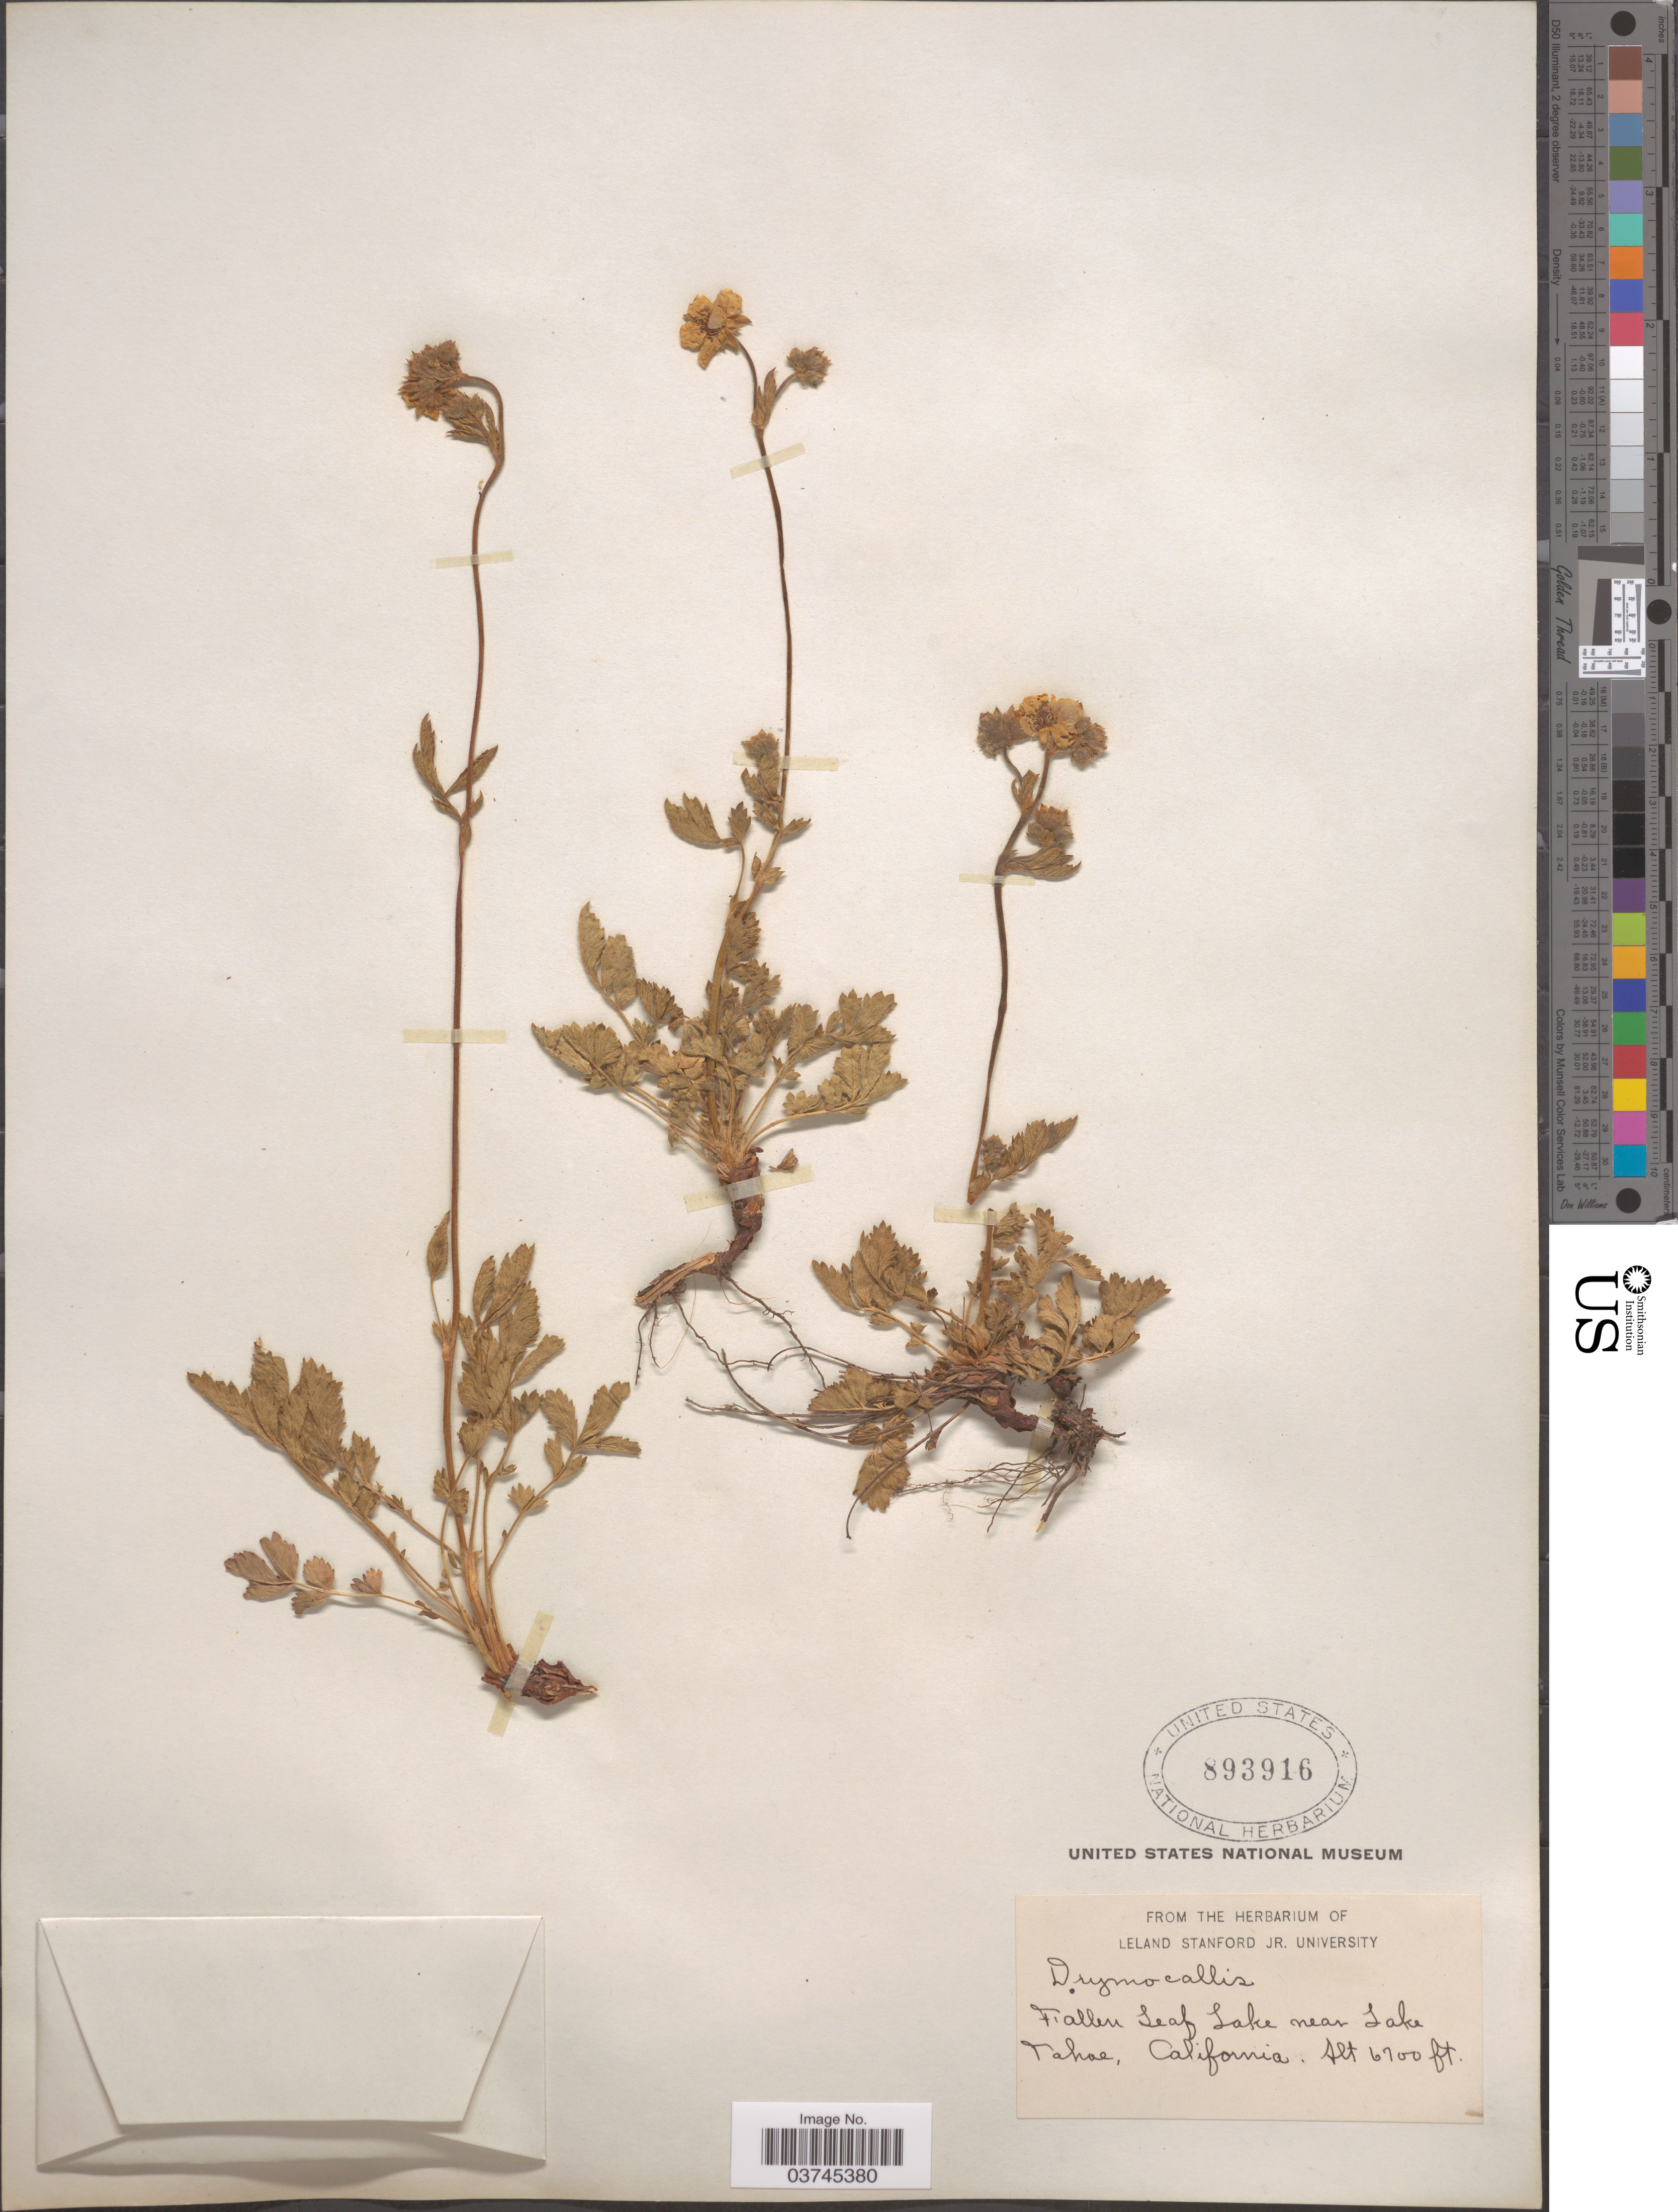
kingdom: Plantae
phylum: Tracheophyta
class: Magnoliopsida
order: Rosales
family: Rosaceae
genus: Drymocallis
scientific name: Drymocallis lactea var. lactea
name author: (Greene) Rydb.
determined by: Strong, Mark T., (BOT), Smithsonian Institution - National Museum of Natural History (UNITED STATES)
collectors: Ex herb. Leland Standford Jr. University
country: United States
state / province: California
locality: Fallen Leaf Lake near Lake Tahoe.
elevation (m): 2042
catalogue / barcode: US 893916